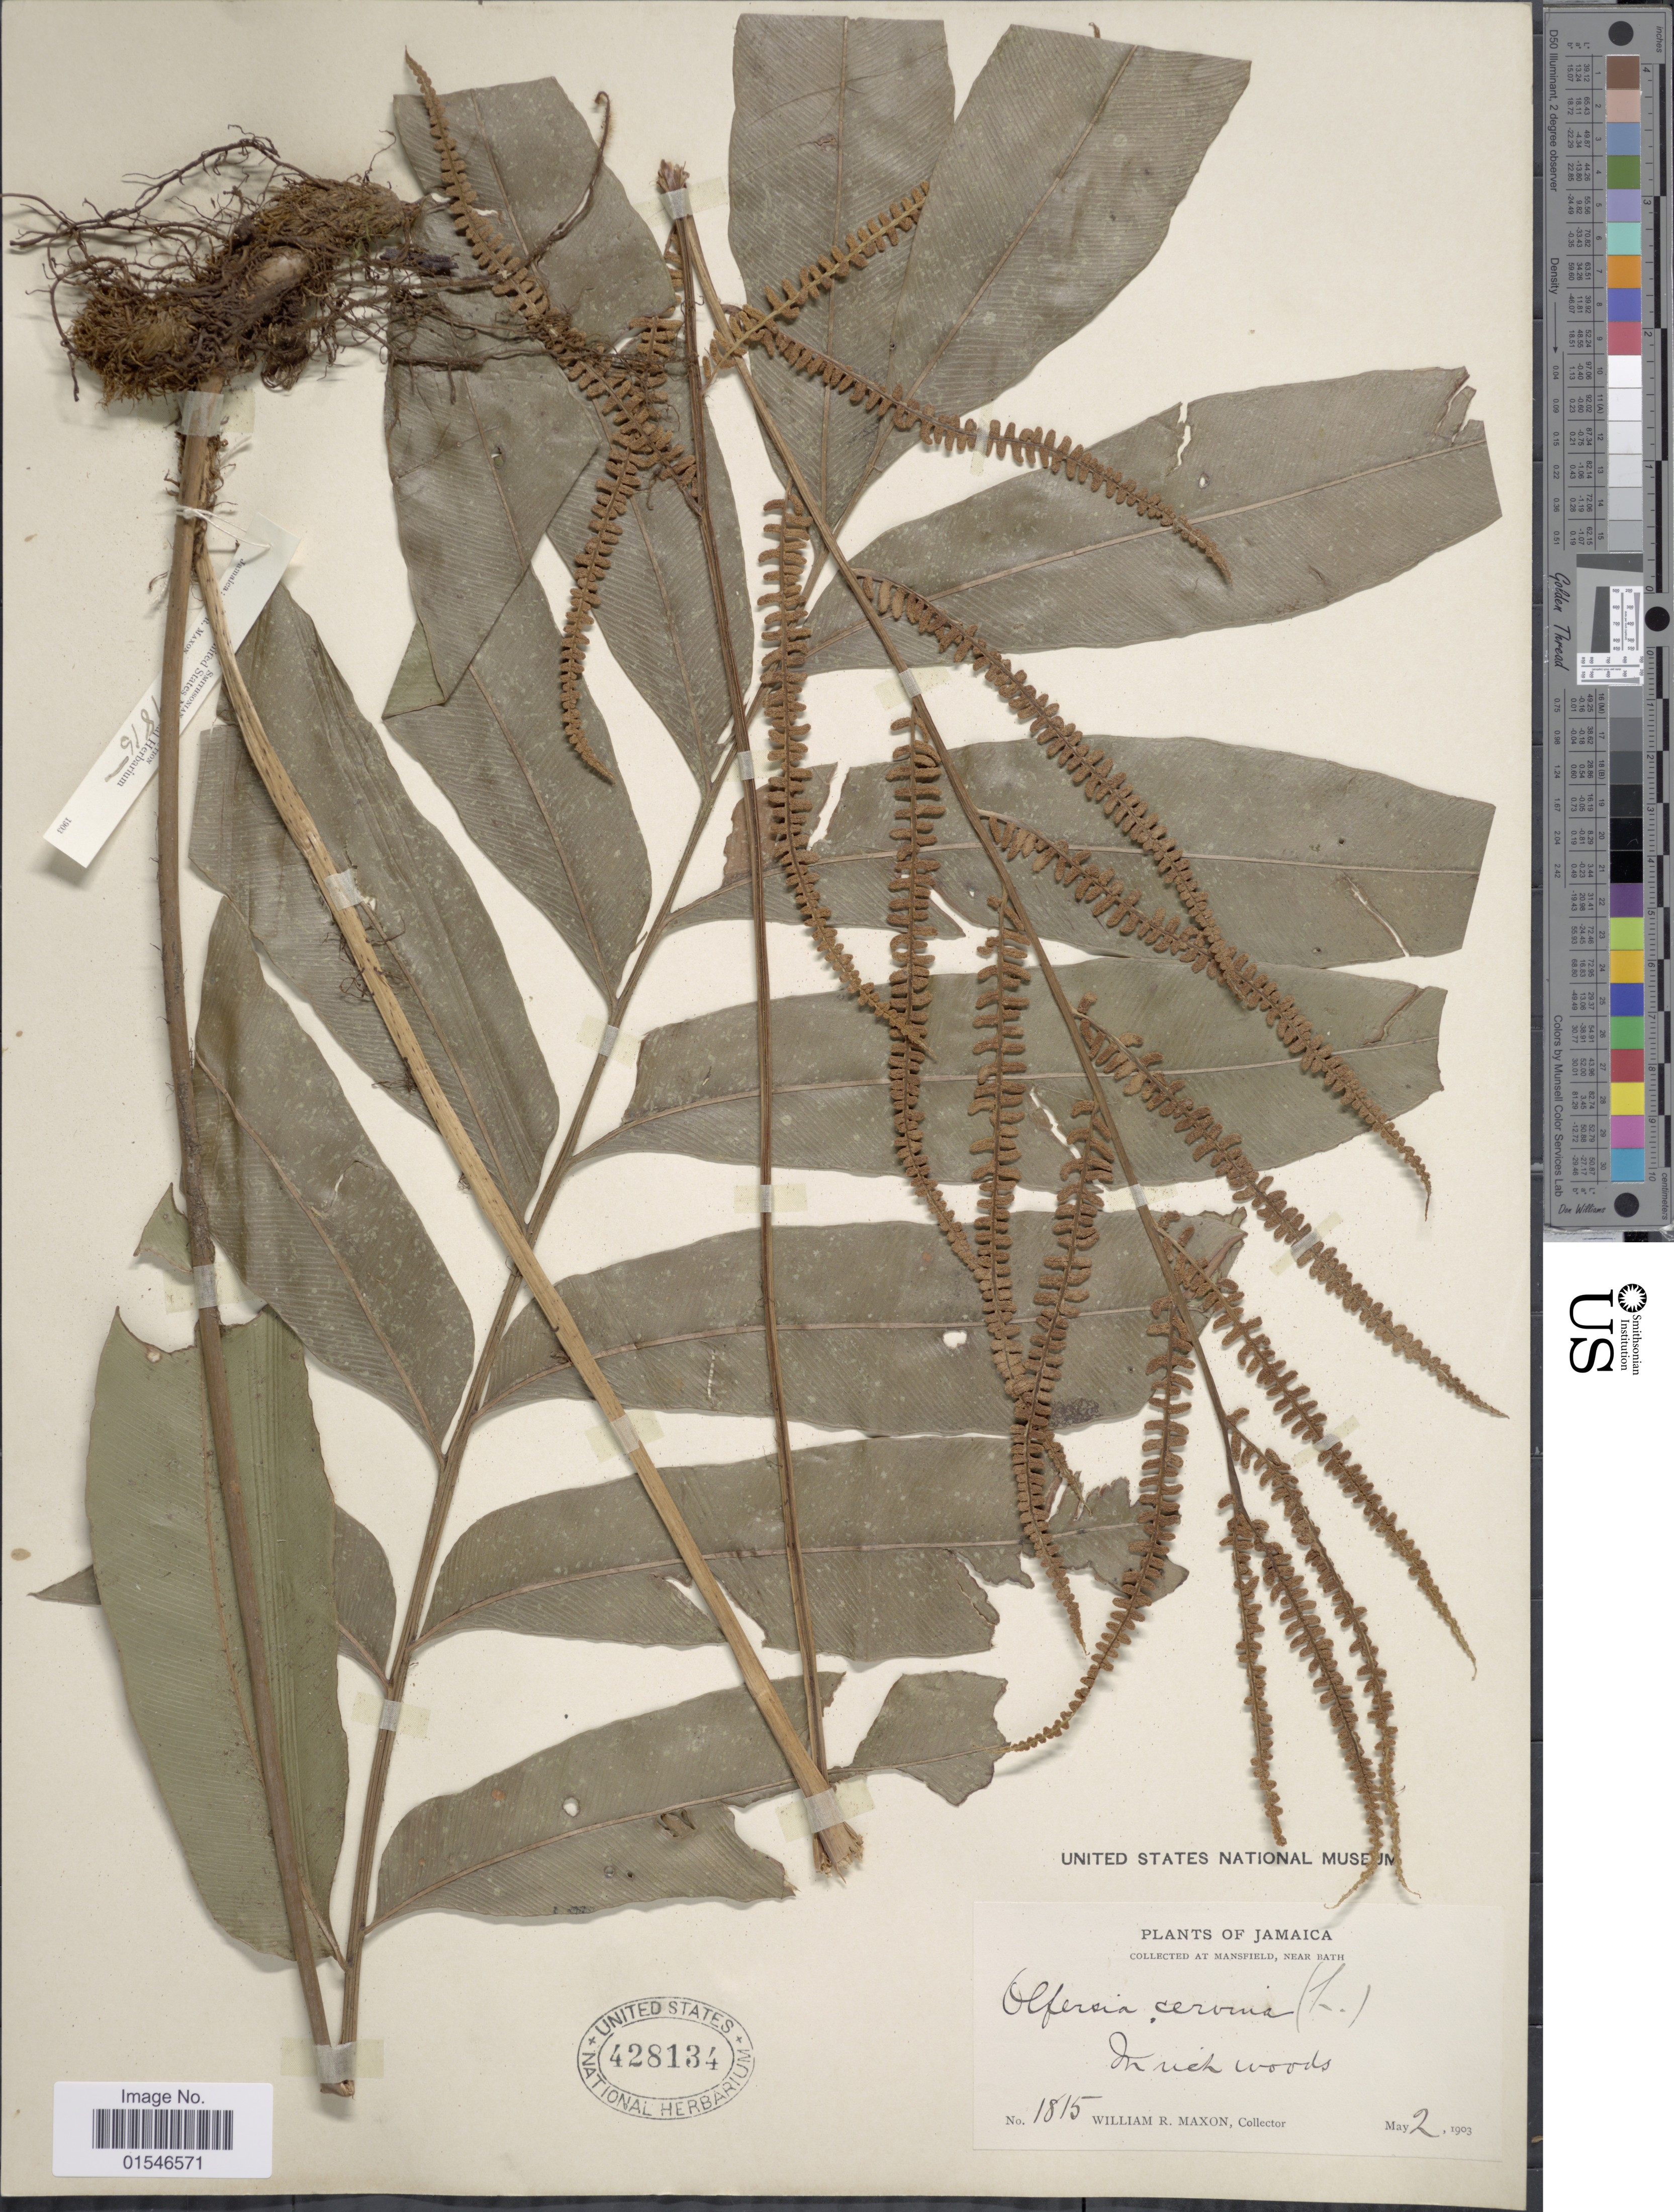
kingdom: Plantae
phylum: Tracheophyta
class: Polypodiopsida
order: Polypodiales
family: Dryopteridaceae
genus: Olfersia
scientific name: Olfersia cervina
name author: (L.) Kunze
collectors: W. R. Maxon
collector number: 1815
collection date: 1903-05-02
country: Jamaica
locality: At Mansfield, near Bath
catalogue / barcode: US 428134